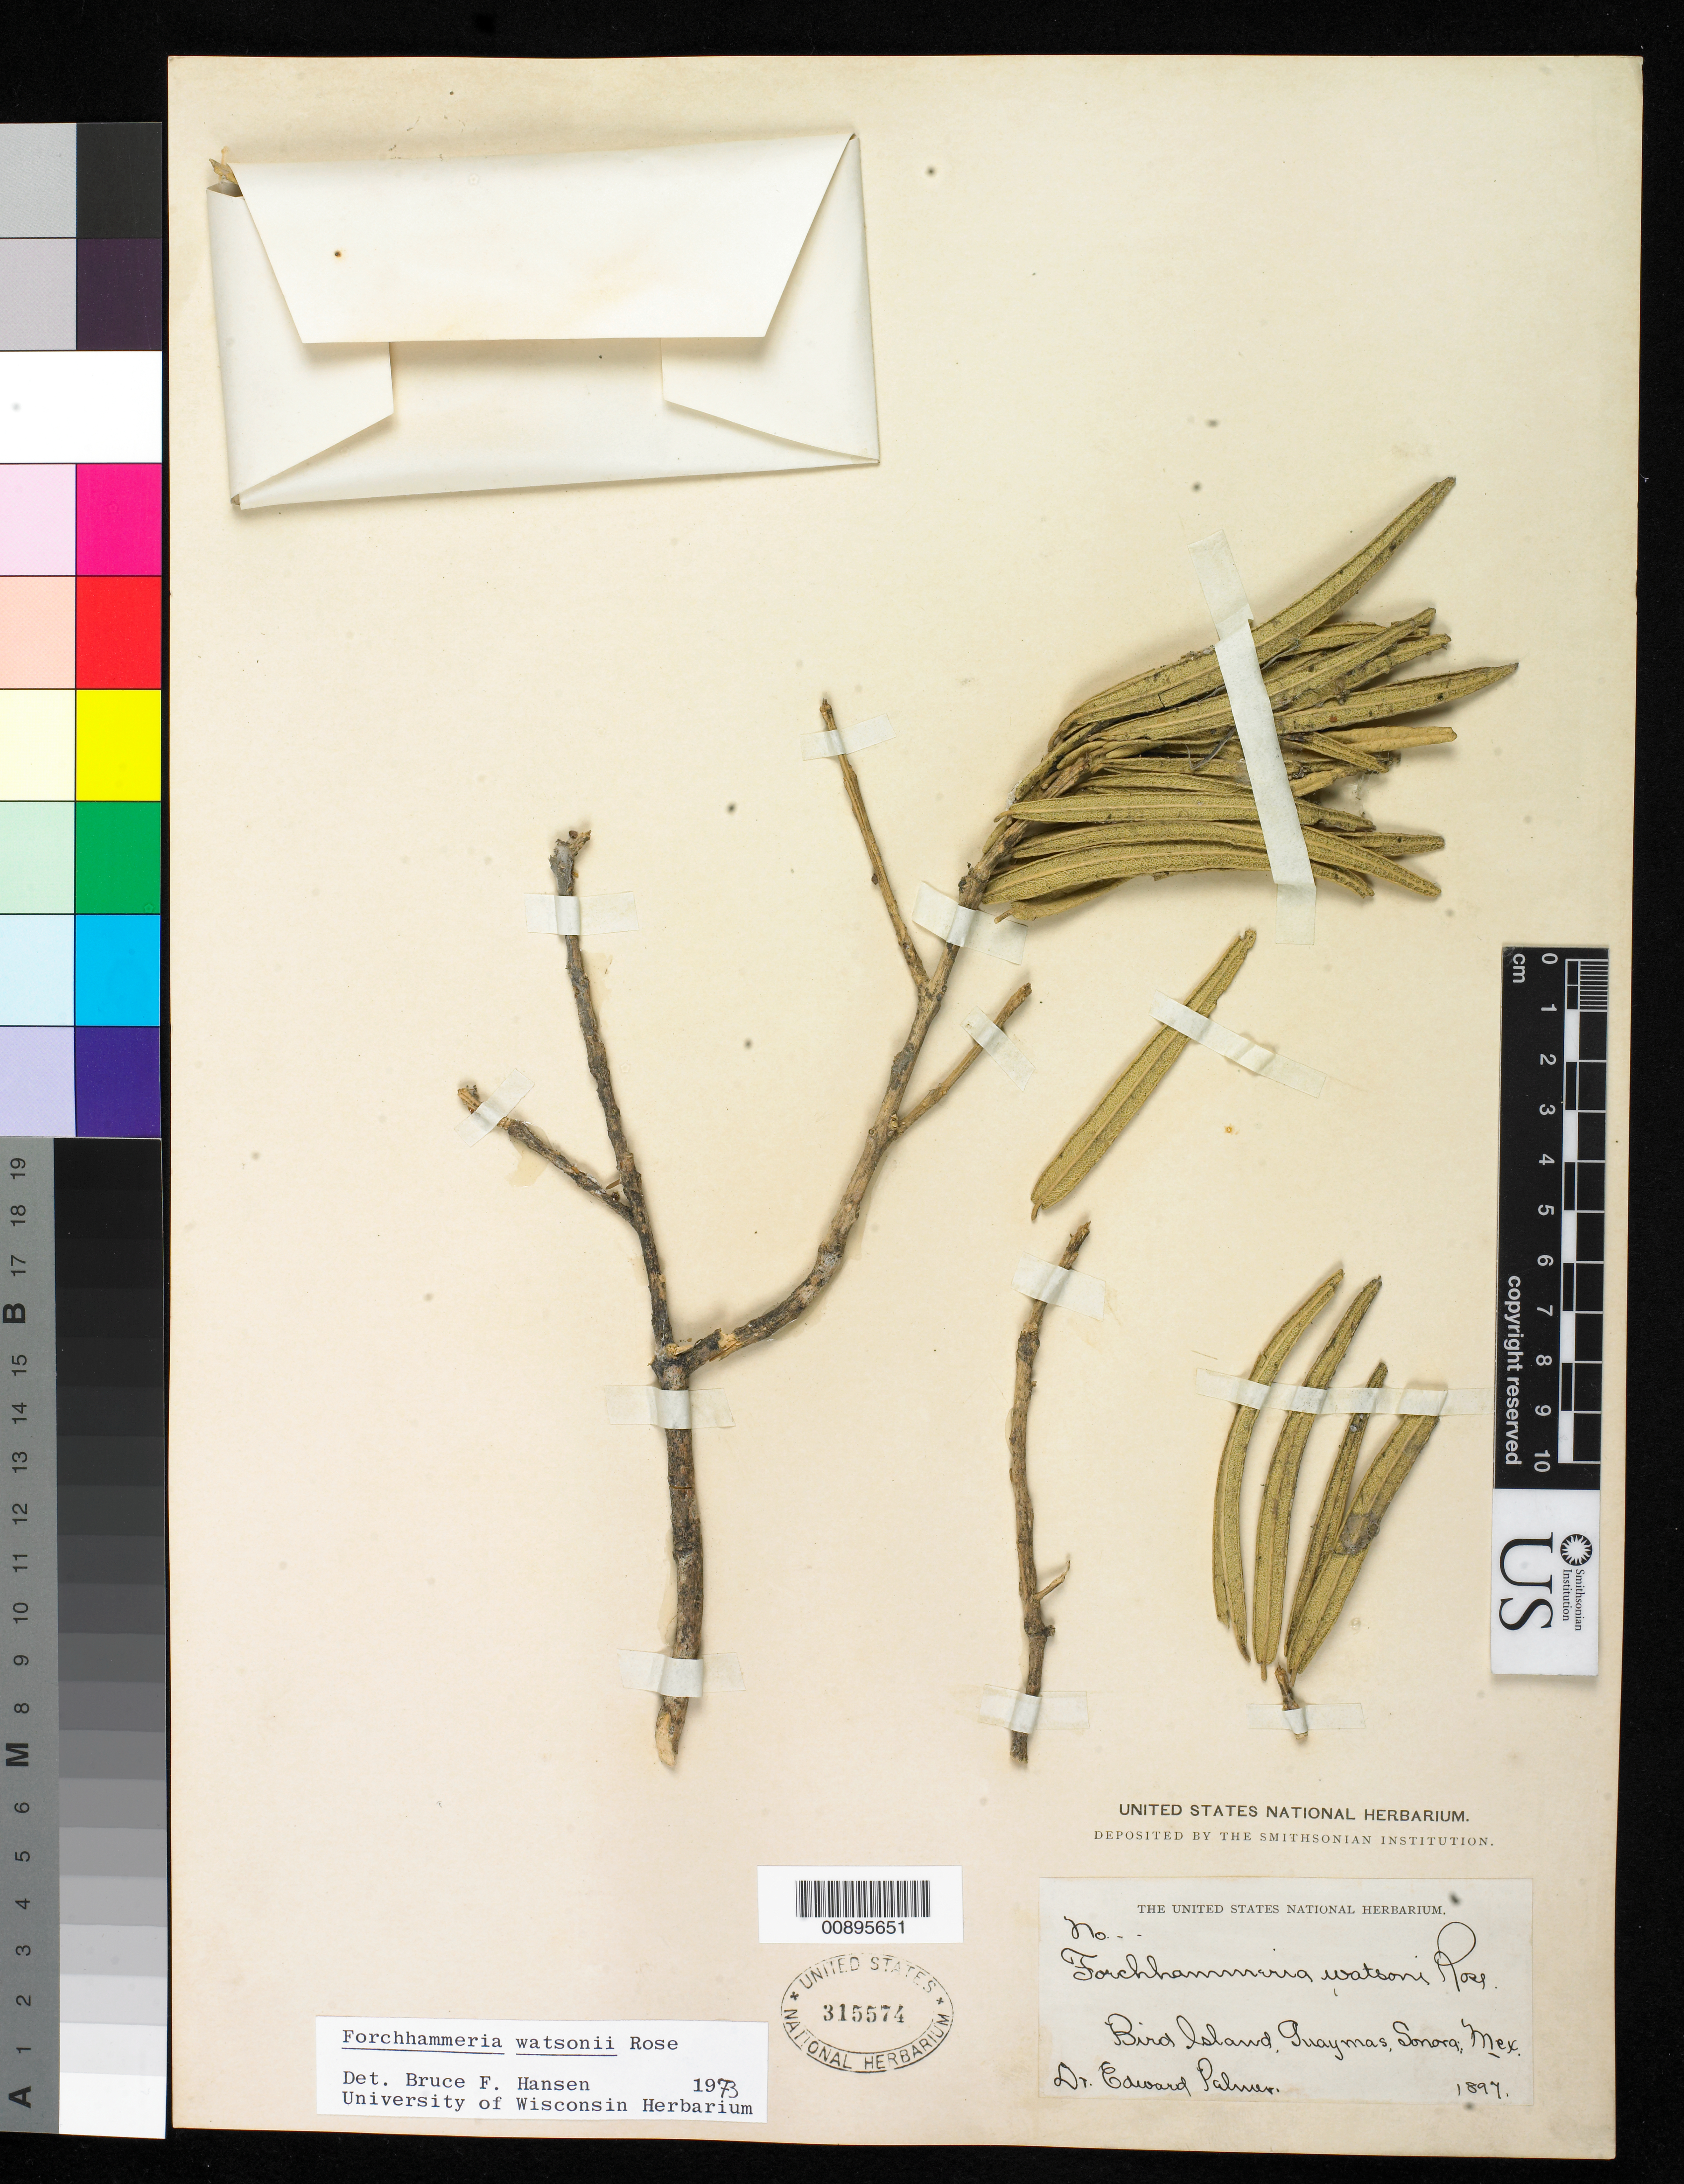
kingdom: Plantae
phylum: Tracheophyta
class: Magnoliopsida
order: Brassicales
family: Stixaceae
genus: Forchhammeria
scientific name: Forchhammeria watsonii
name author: Rose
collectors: E. Palmer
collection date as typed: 1897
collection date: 1897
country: Mexico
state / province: Sonora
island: Bird I.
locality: Bird Island, Guaymas, Sonora.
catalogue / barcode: US 315574